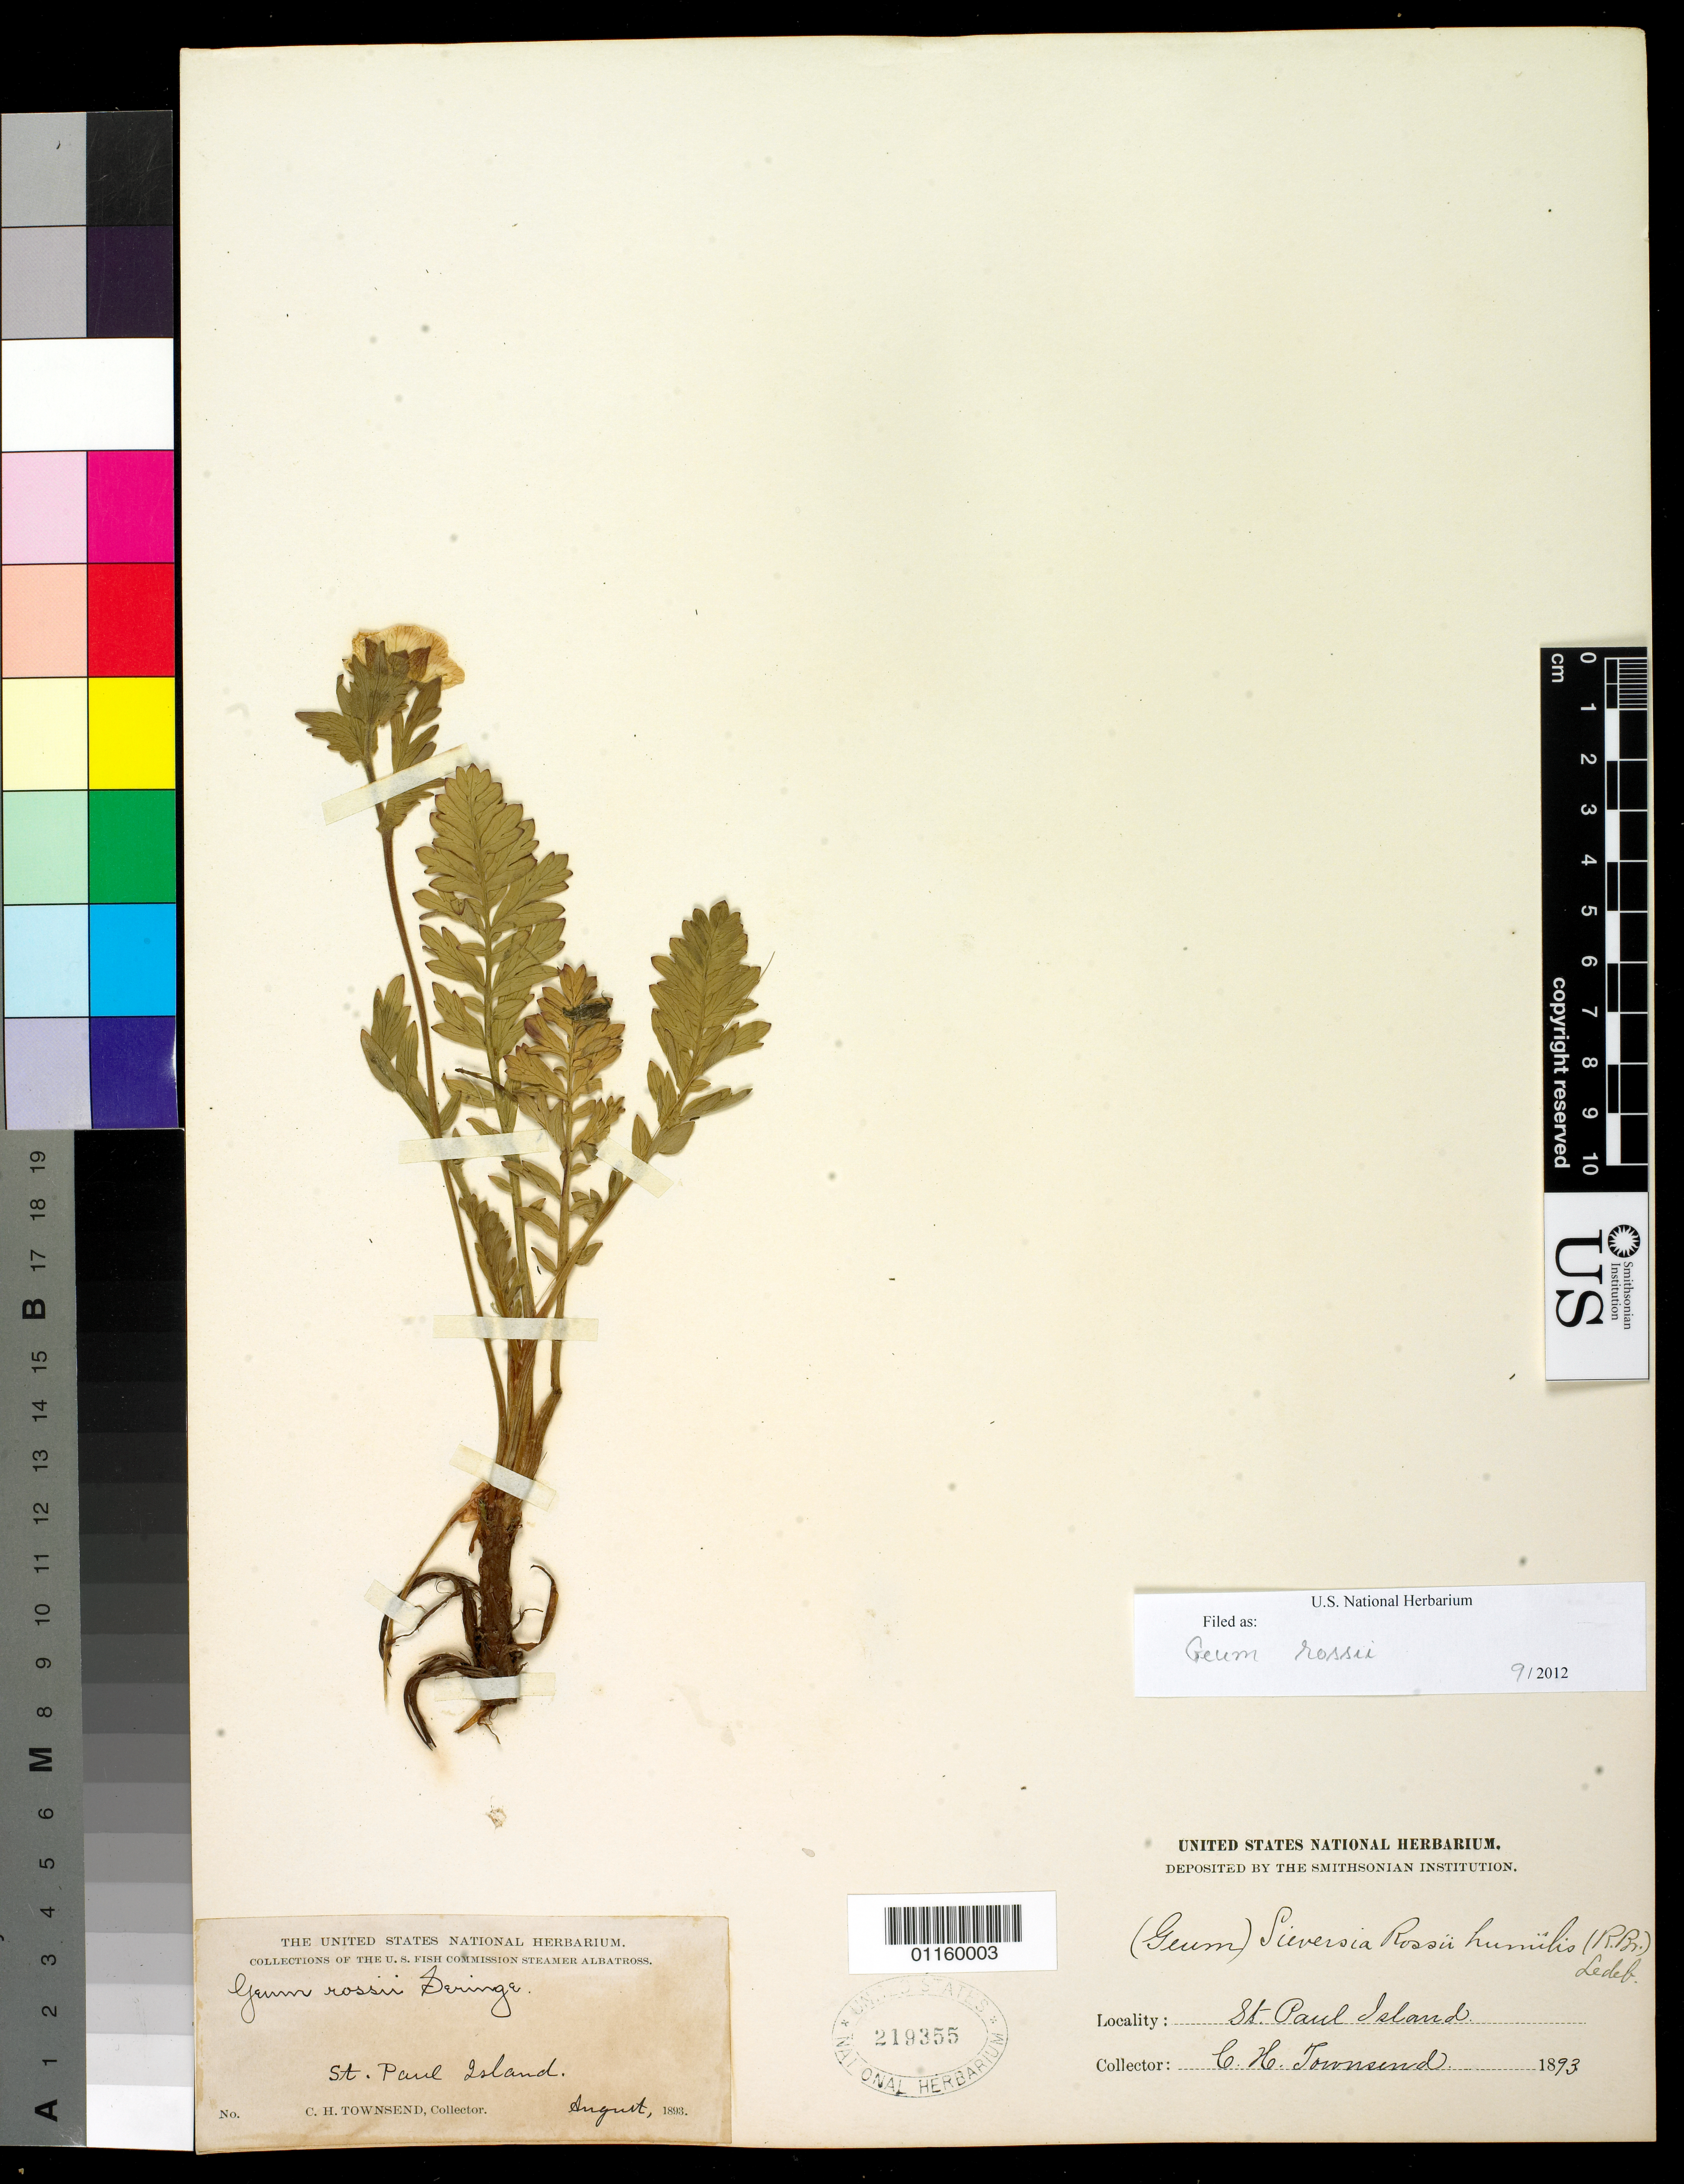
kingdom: Plantae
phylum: Tracheophyta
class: Magnoliopsida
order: Rosales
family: Rosaceae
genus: Geum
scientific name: Geum rossii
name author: (R. Br.) Ser.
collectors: C. H. Townsend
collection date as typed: Aug 1893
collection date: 1893-08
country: United States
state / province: Alaska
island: St. Paul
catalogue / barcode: US 219355